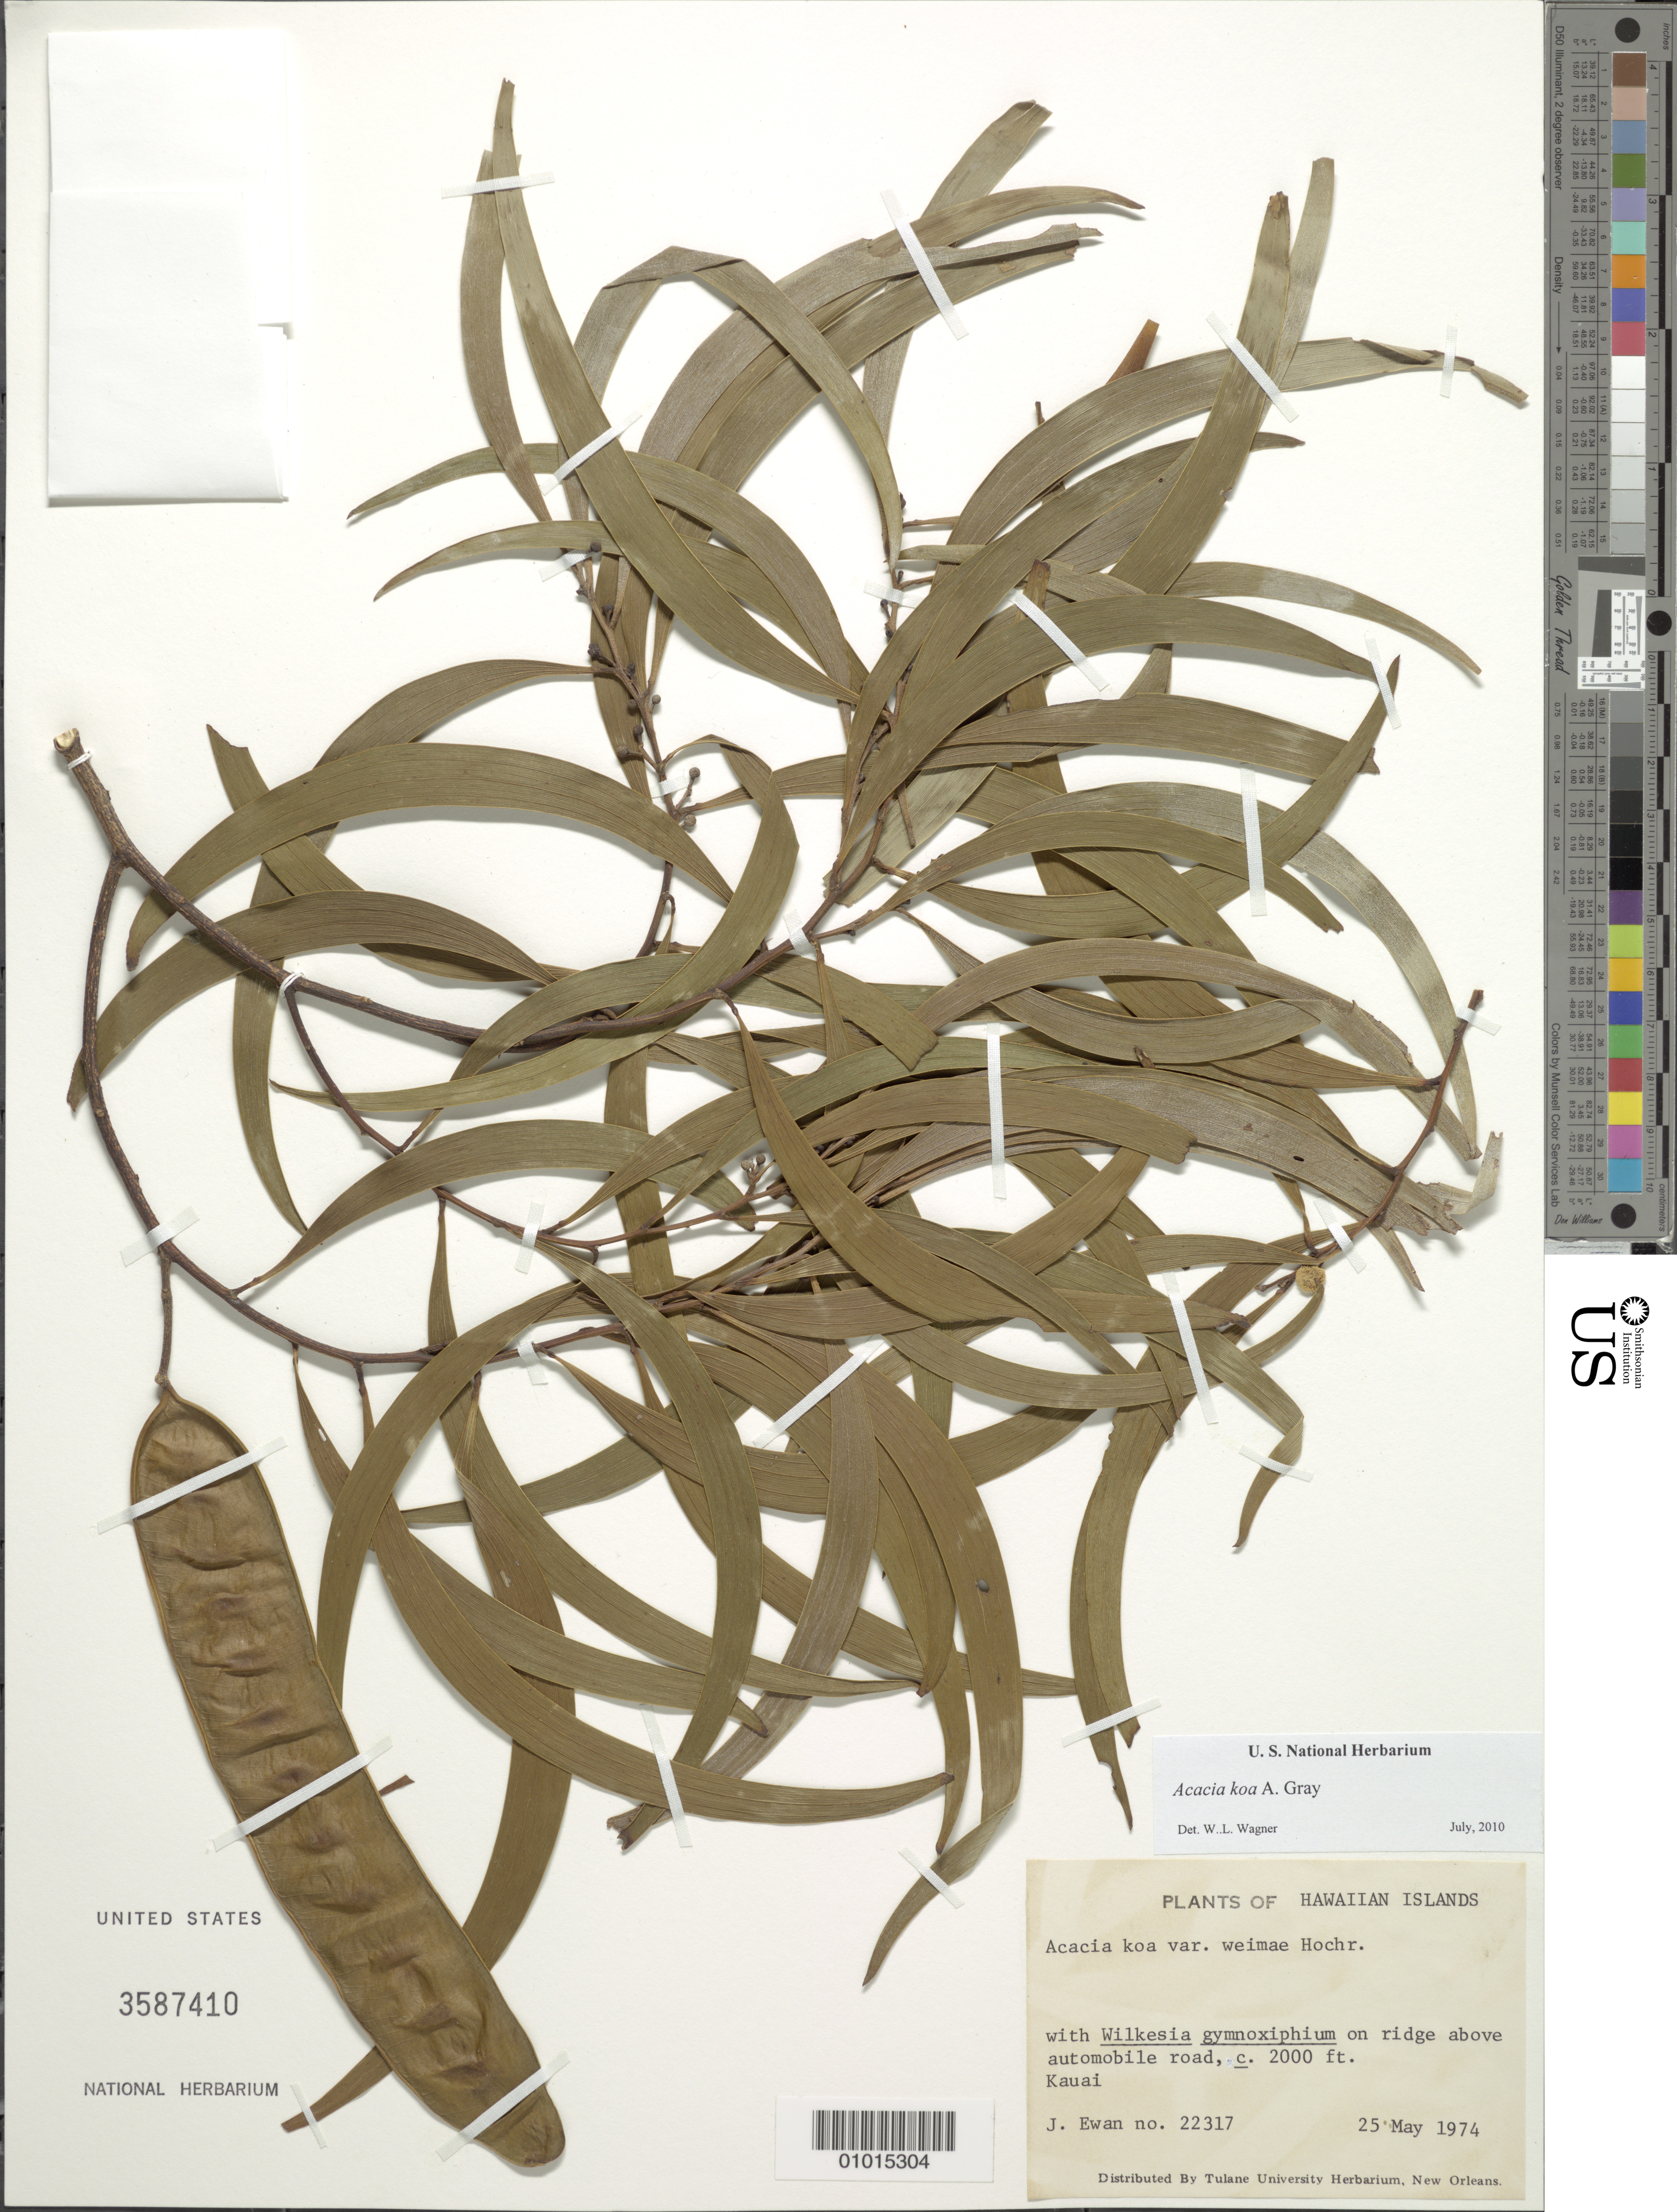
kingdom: Plantae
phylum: Tracheophyta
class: Magnoliopsida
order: Fabales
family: Fabaceae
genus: Acacia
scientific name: Acacia koa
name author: A. Gray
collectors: J. A. Ewan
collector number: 22317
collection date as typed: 25 May 1974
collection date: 1974-05-25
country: United States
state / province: Hawaii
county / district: Kaui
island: Kaua'i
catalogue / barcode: US 3587410